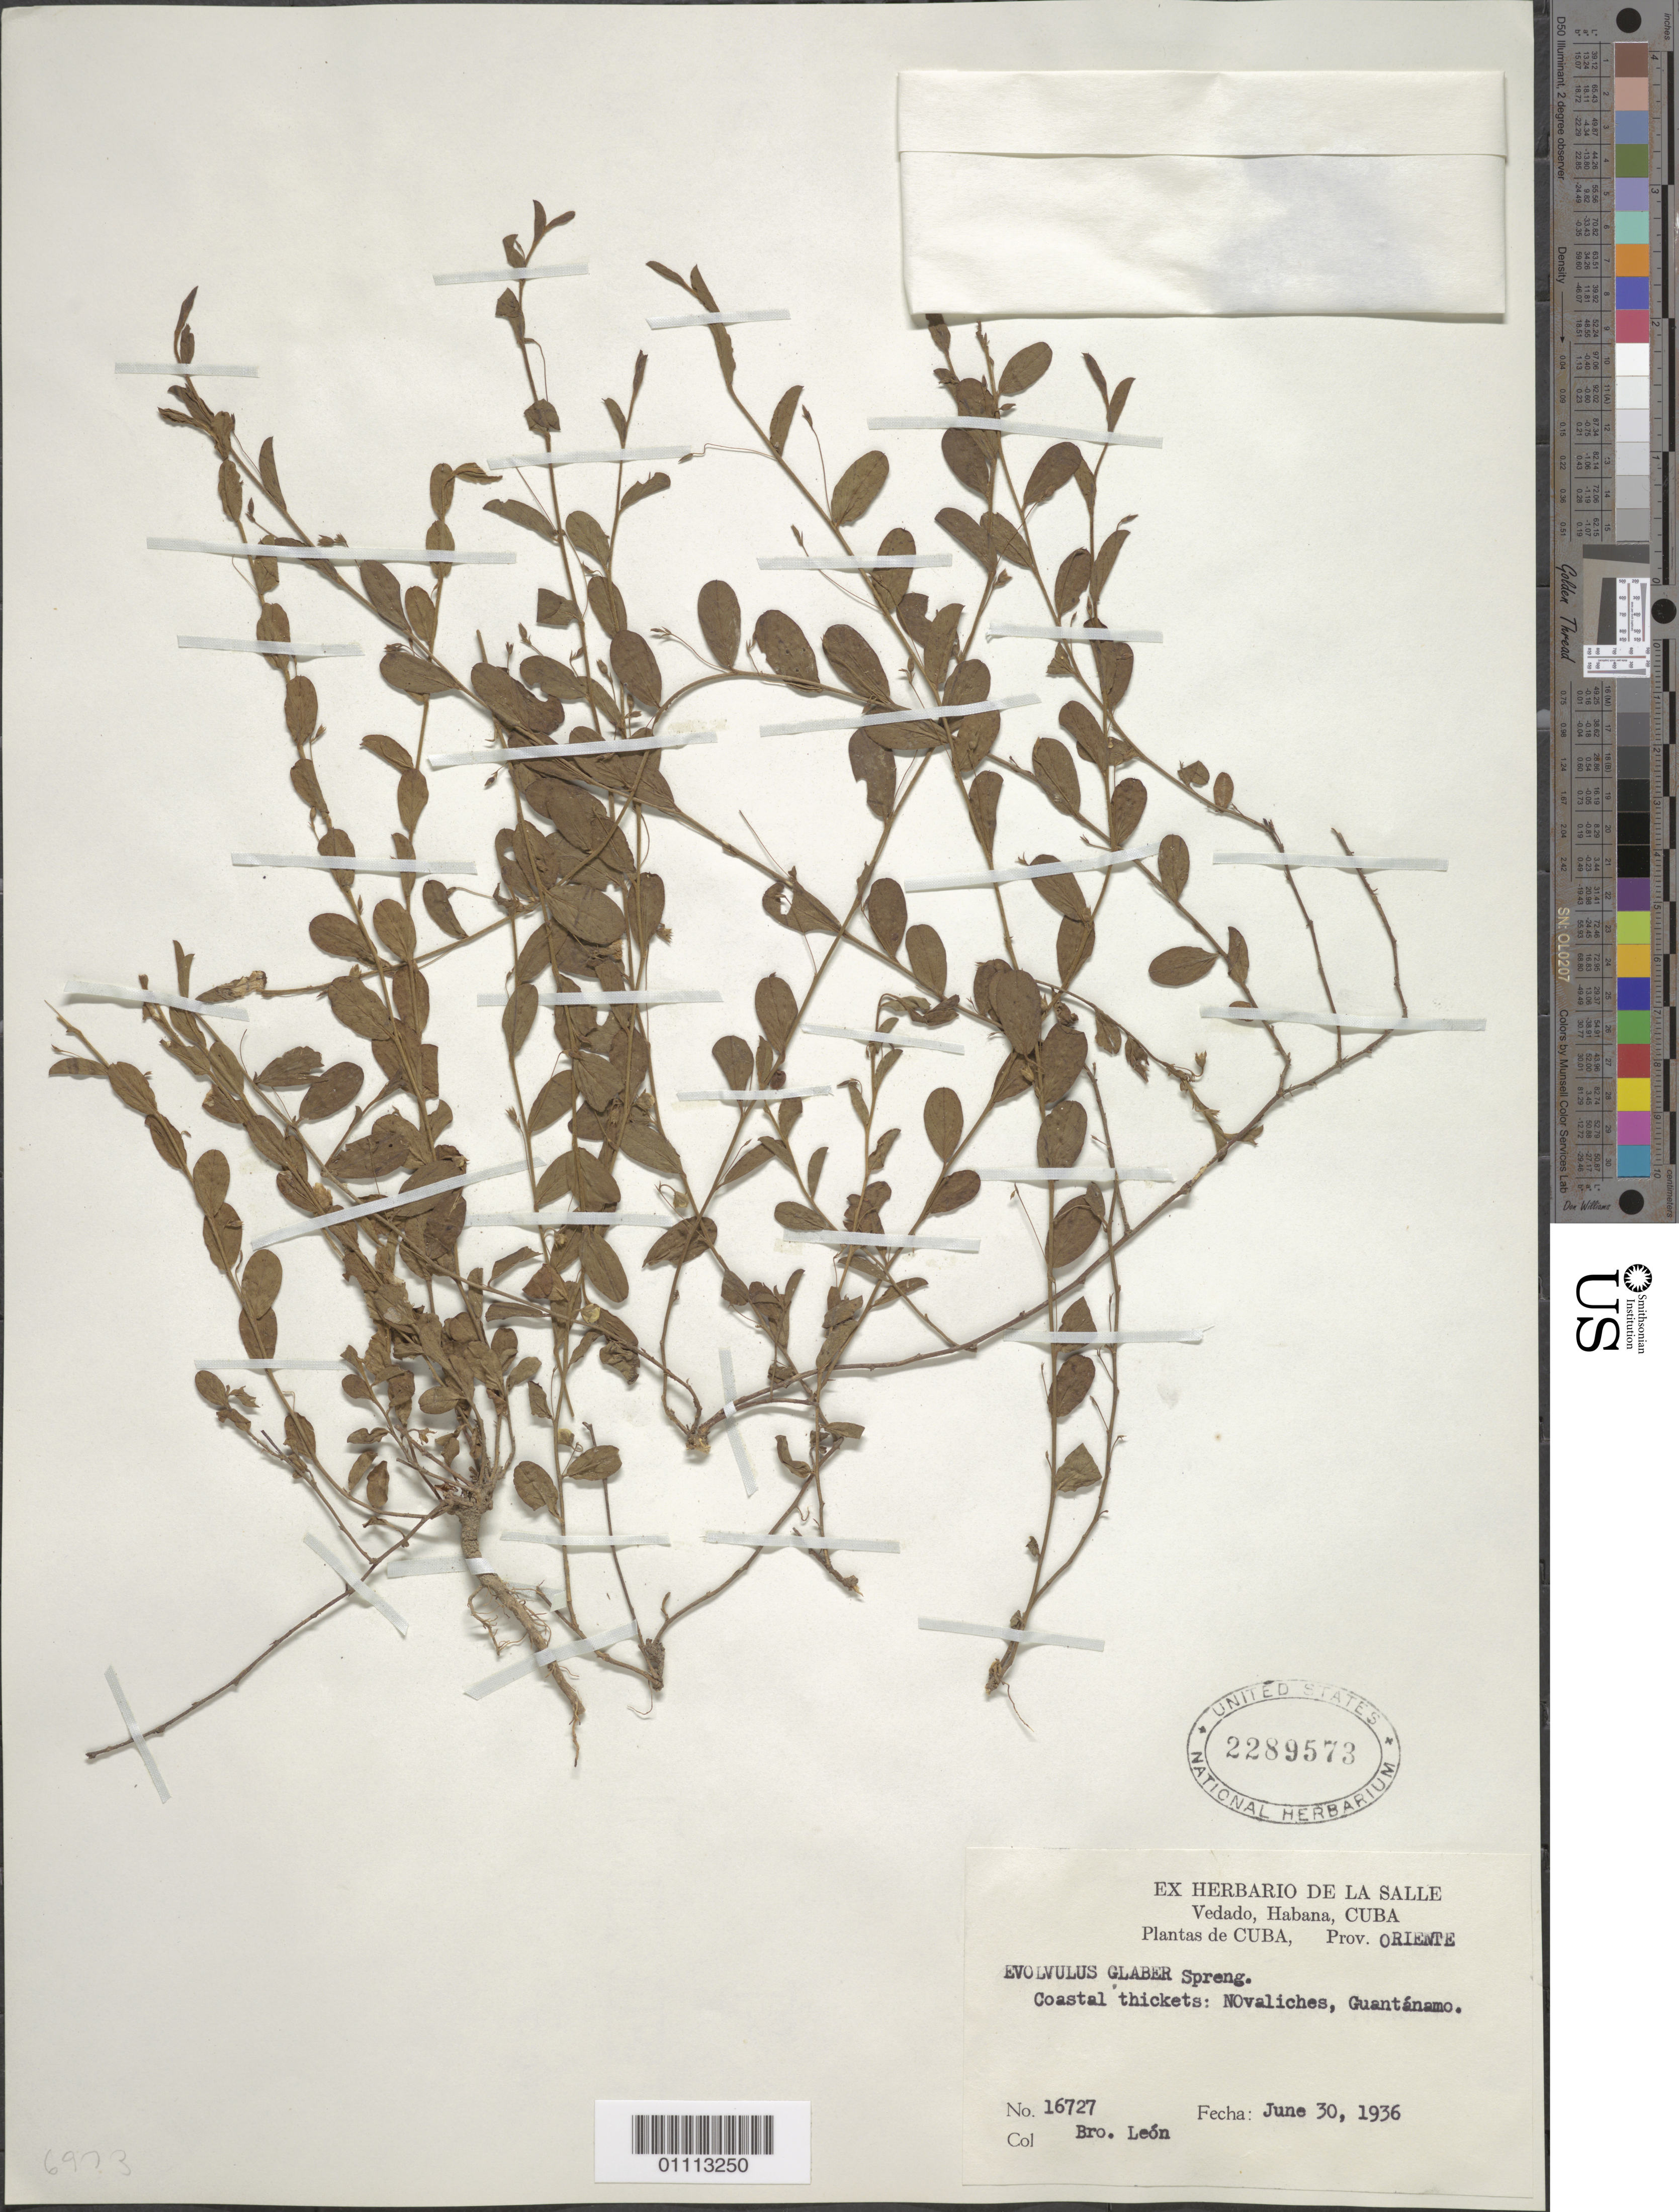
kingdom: Plantae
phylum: Tracheophyta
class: Magnoliopsida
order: Solanales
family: Convolvulaceae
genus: Evolvulus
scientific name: Evolvulus convolvuloides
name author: (Willd. ex Schult.) Stearn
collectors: Bro. León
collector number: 16727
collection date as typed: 30 Jun 1936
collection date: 1936-06-30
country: Cuba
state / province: Guantánamo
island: Cuba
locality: Coastal thickets: Novaliches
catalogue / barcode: US 2289573